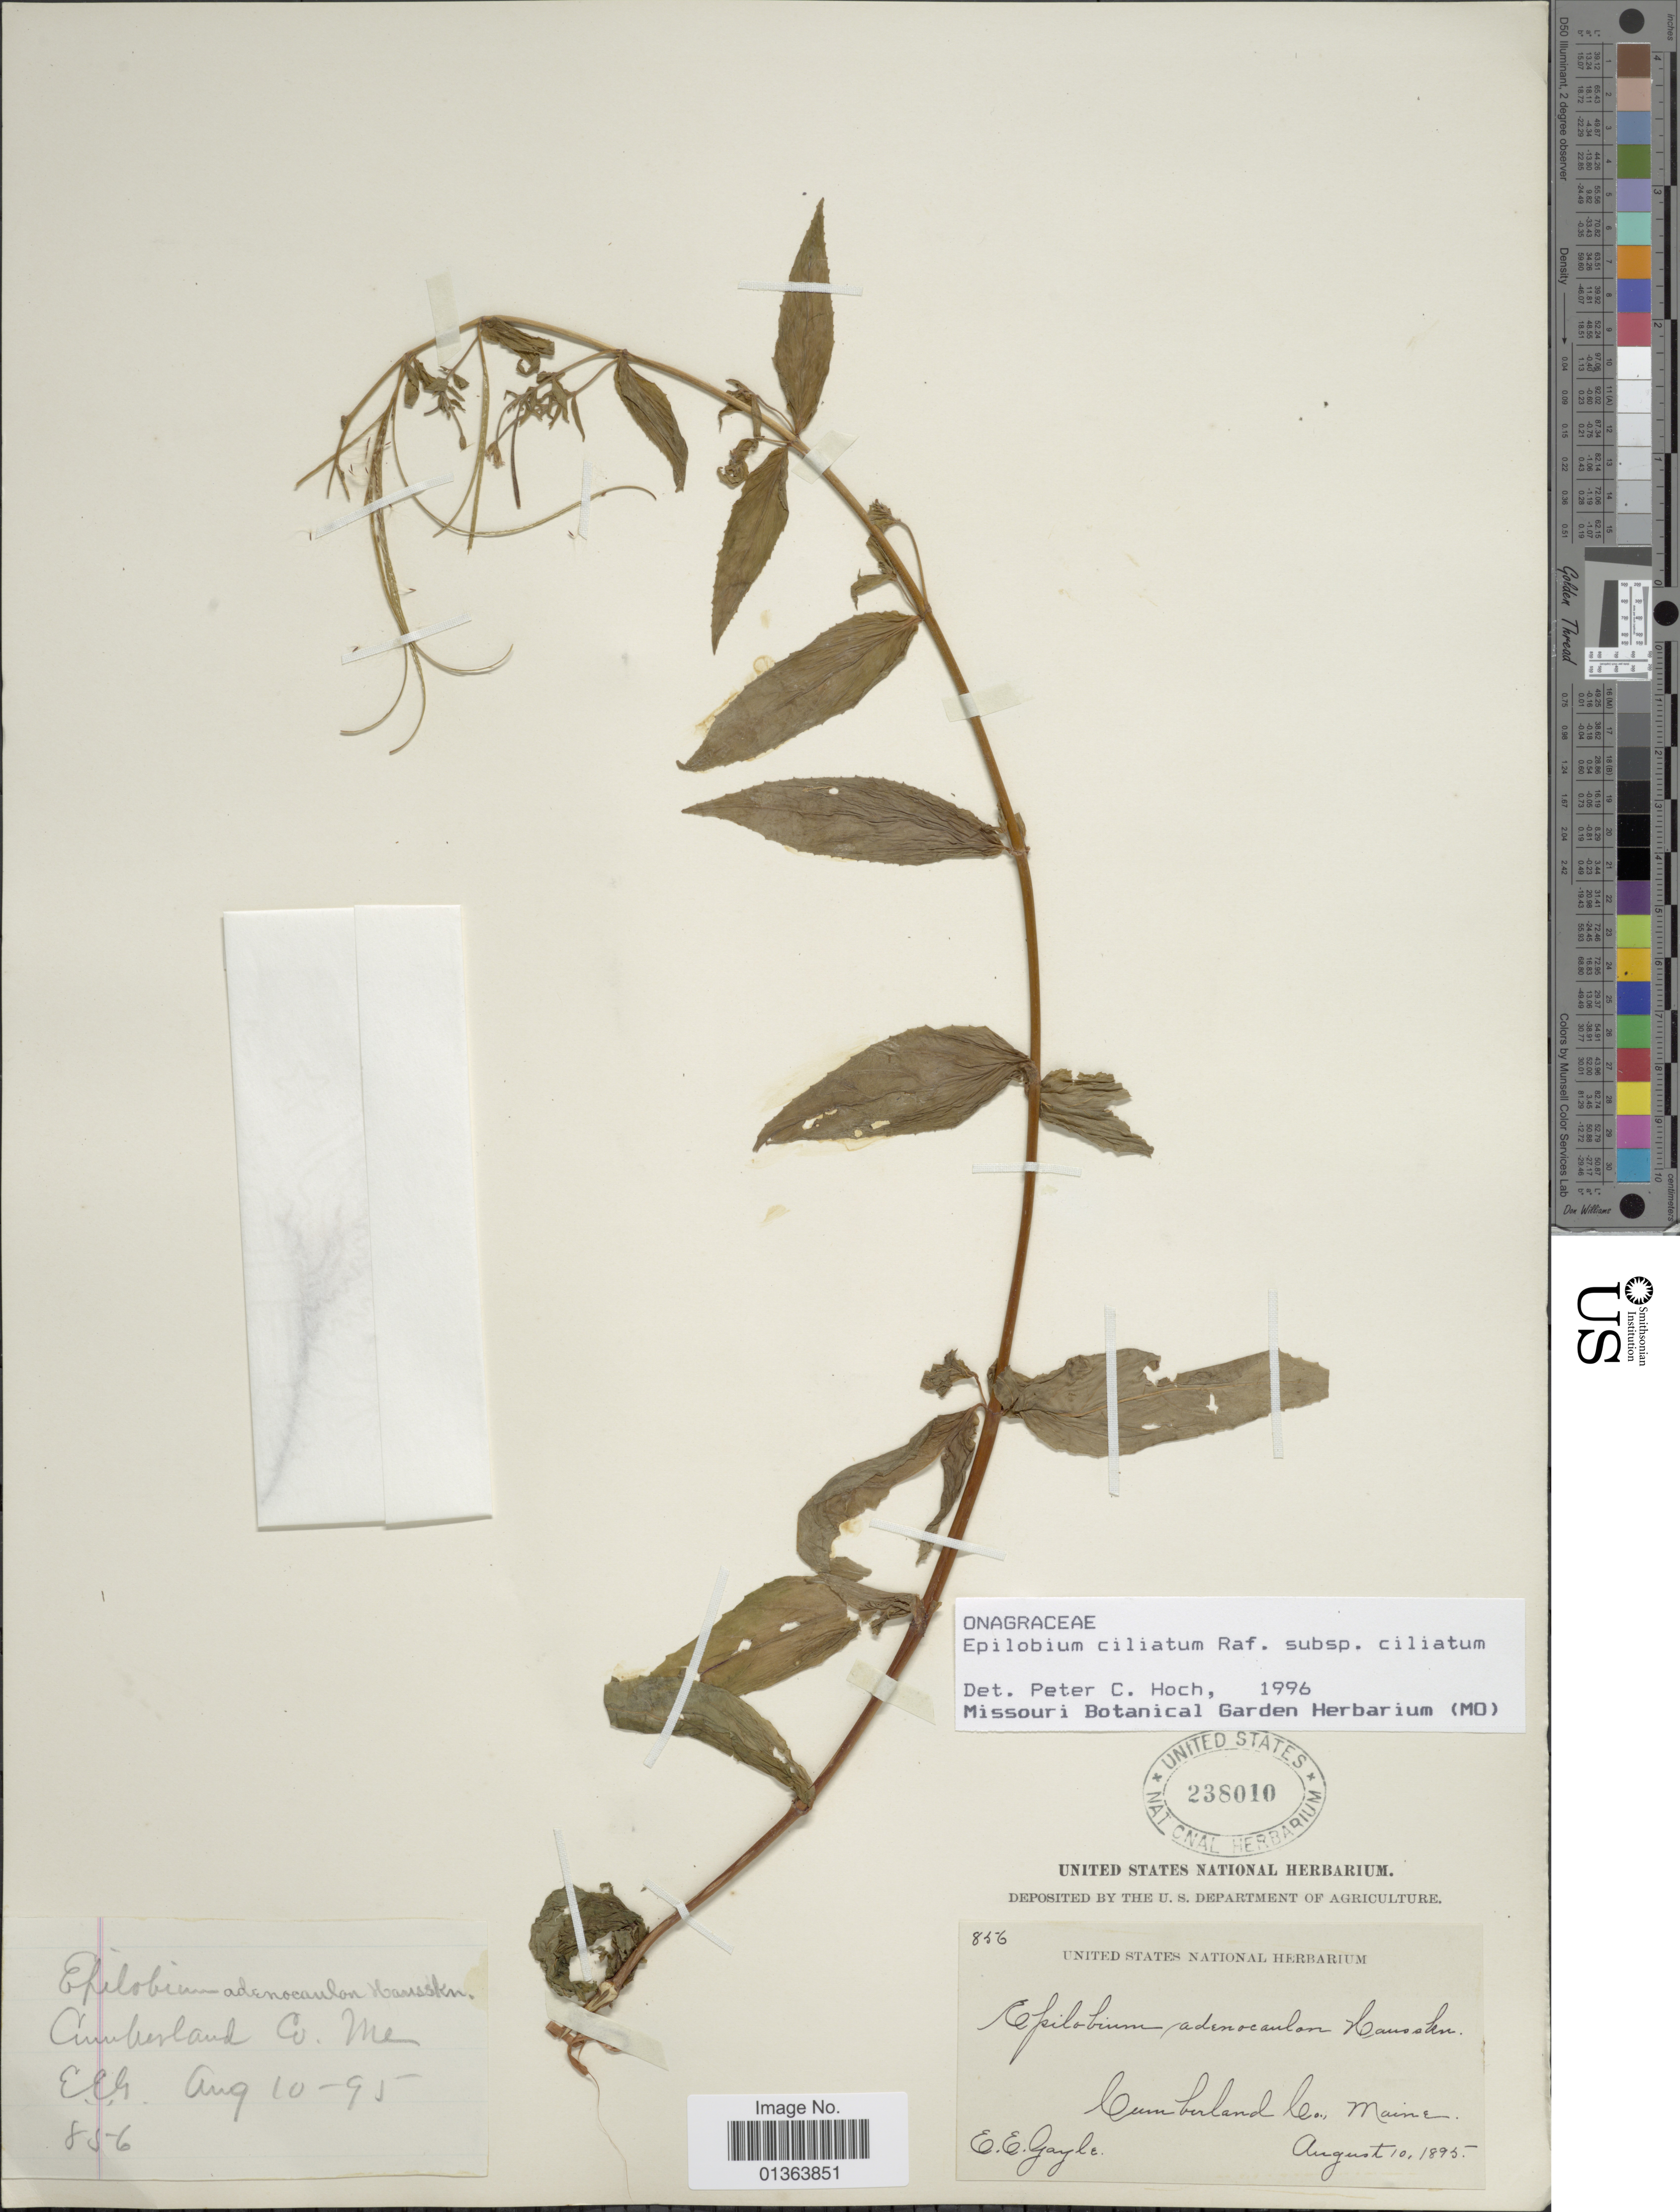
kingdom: Plantae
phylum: Tracheophyta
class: Magnoliopsida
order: Myrtales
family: Onagraceae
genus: Epilobium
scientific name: Epilobium ciliatum subsp. ciliatum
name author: Raf.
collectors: E. Gayle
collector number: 856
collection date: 1895-08-10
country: United States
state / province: Maine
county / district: Cumberland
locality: Cumberland Co.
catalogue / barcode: US 238010